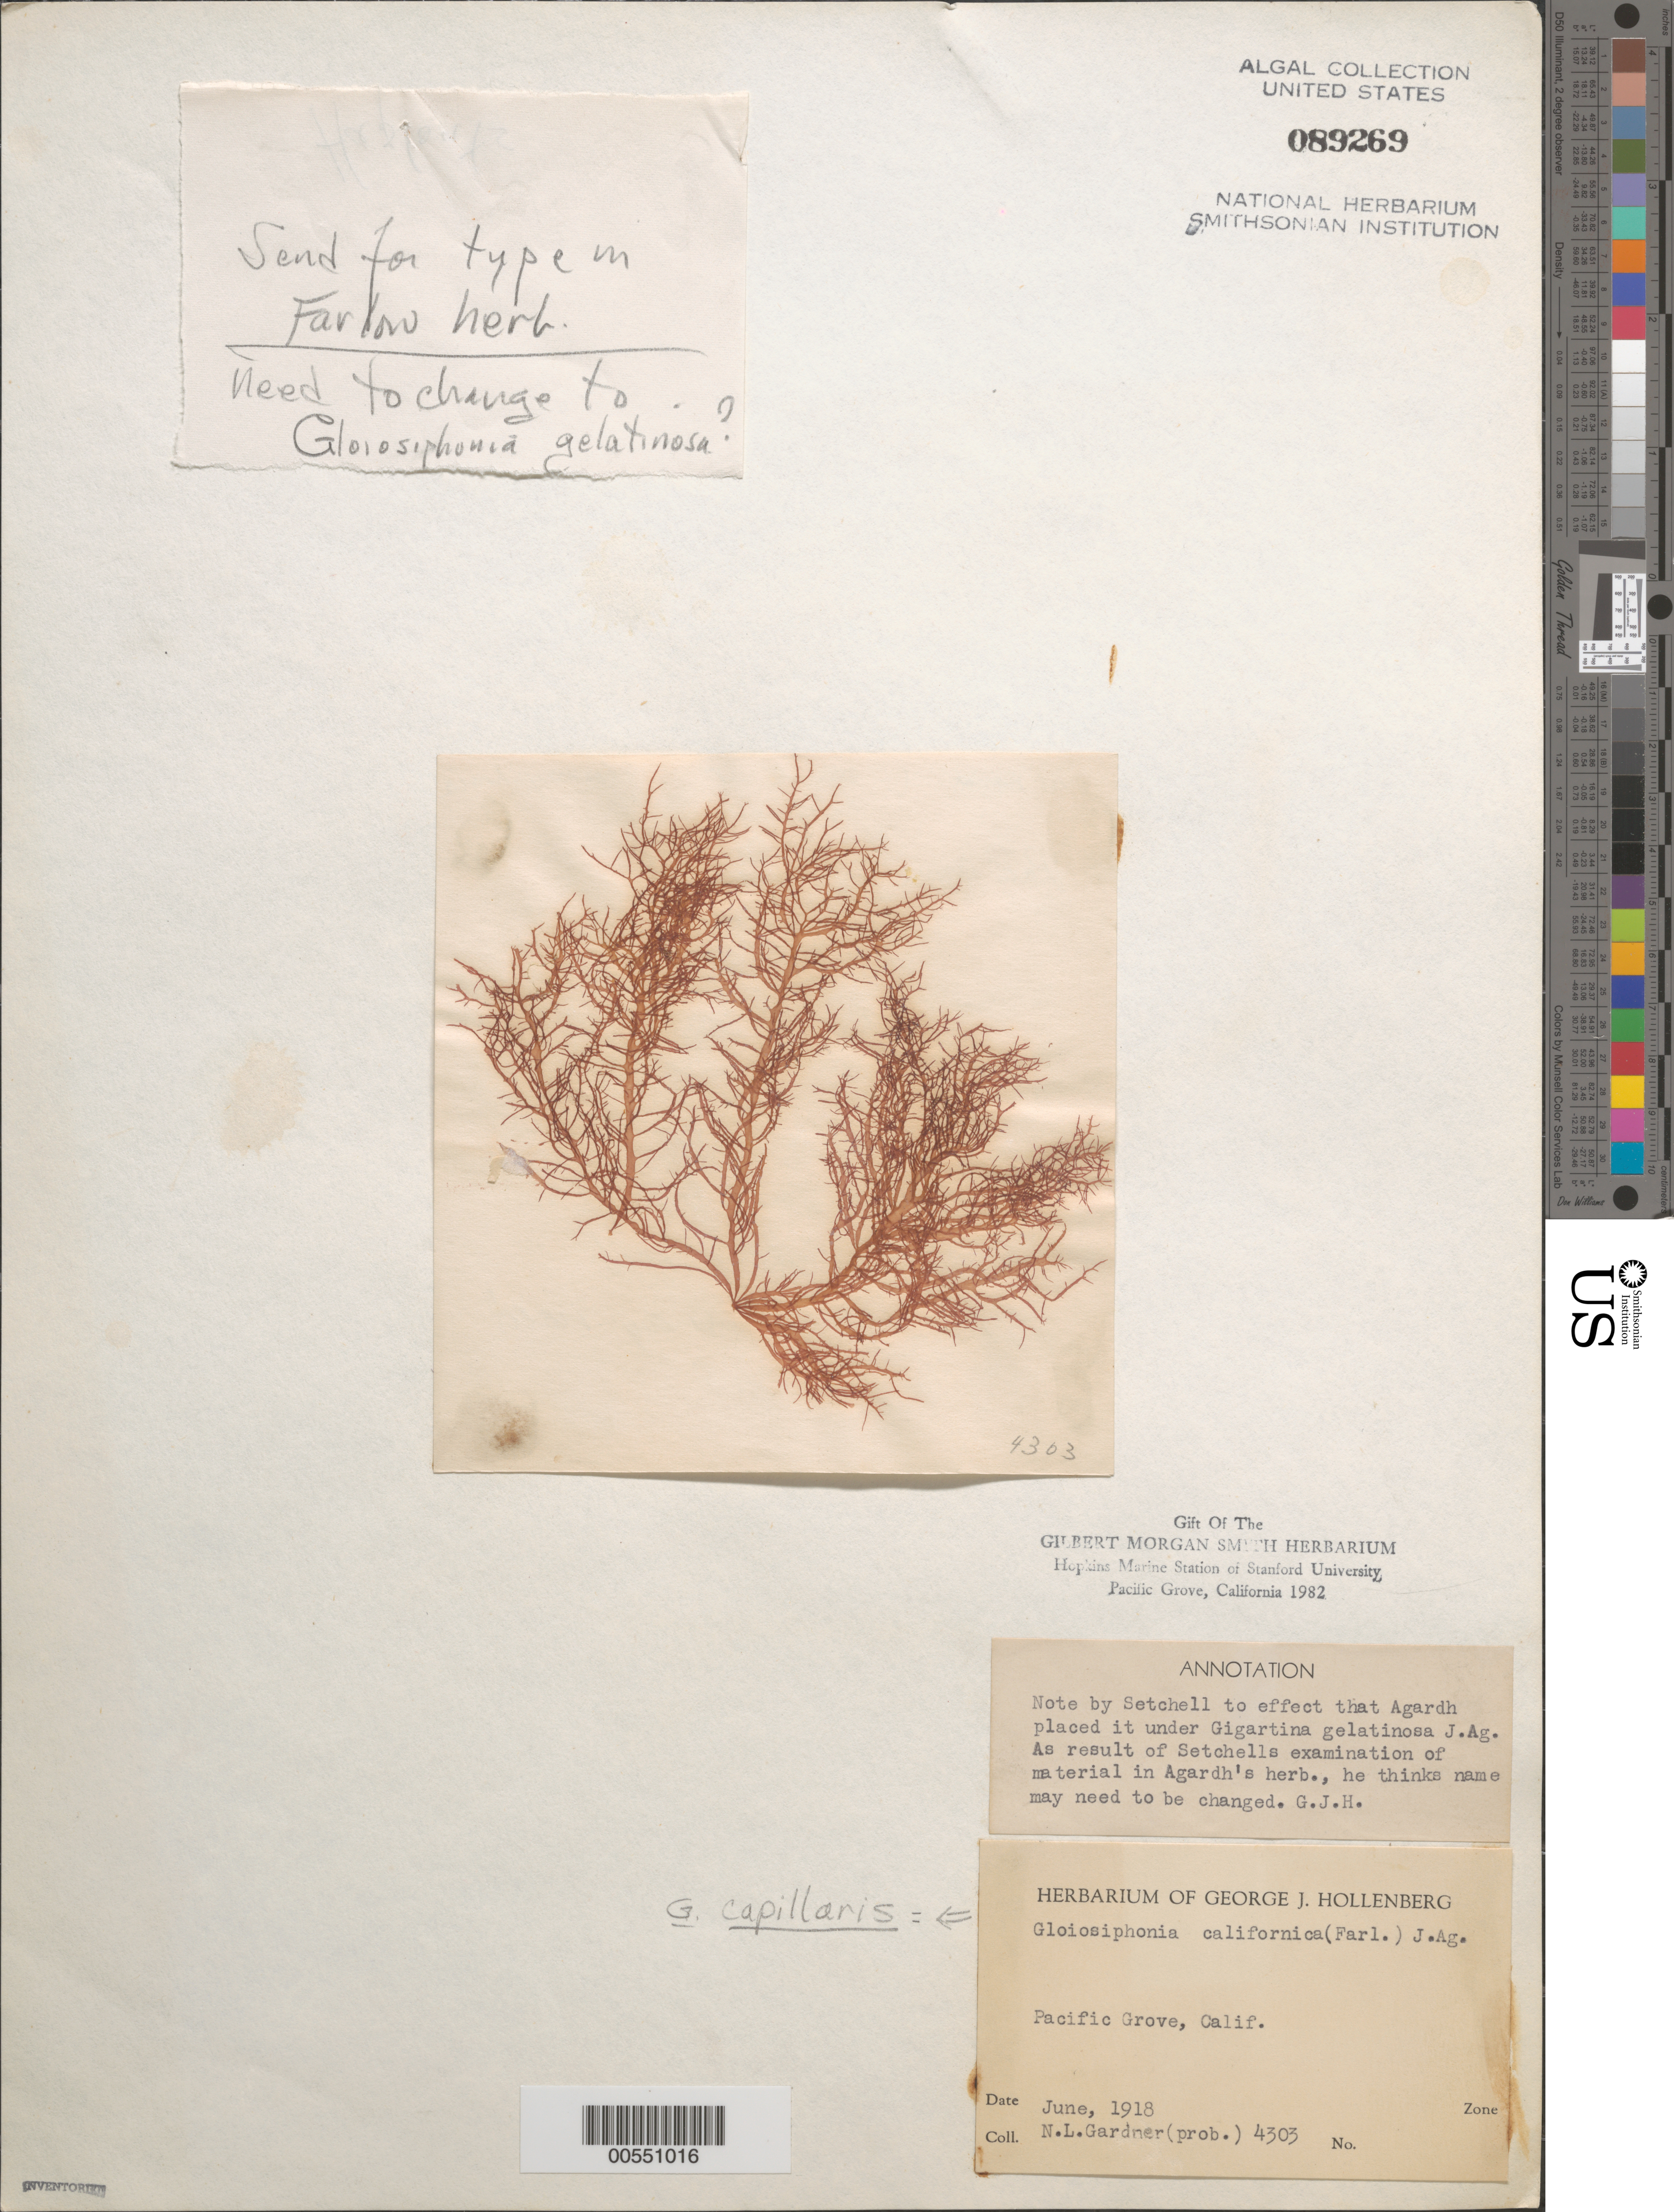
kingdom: Plantae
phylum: Rhodophyta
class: Florideophyceae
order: Gigartinales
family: Gloiosiphoniaceae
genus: Gloiosiphonia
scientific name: Gloiosiphonia capillaris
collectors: N. Gardner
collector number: NLG 4303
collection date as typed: Jun 1918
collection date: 1918-06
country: United States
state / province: California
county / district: Monterey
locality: Pacific Grove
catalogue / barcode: US 89269